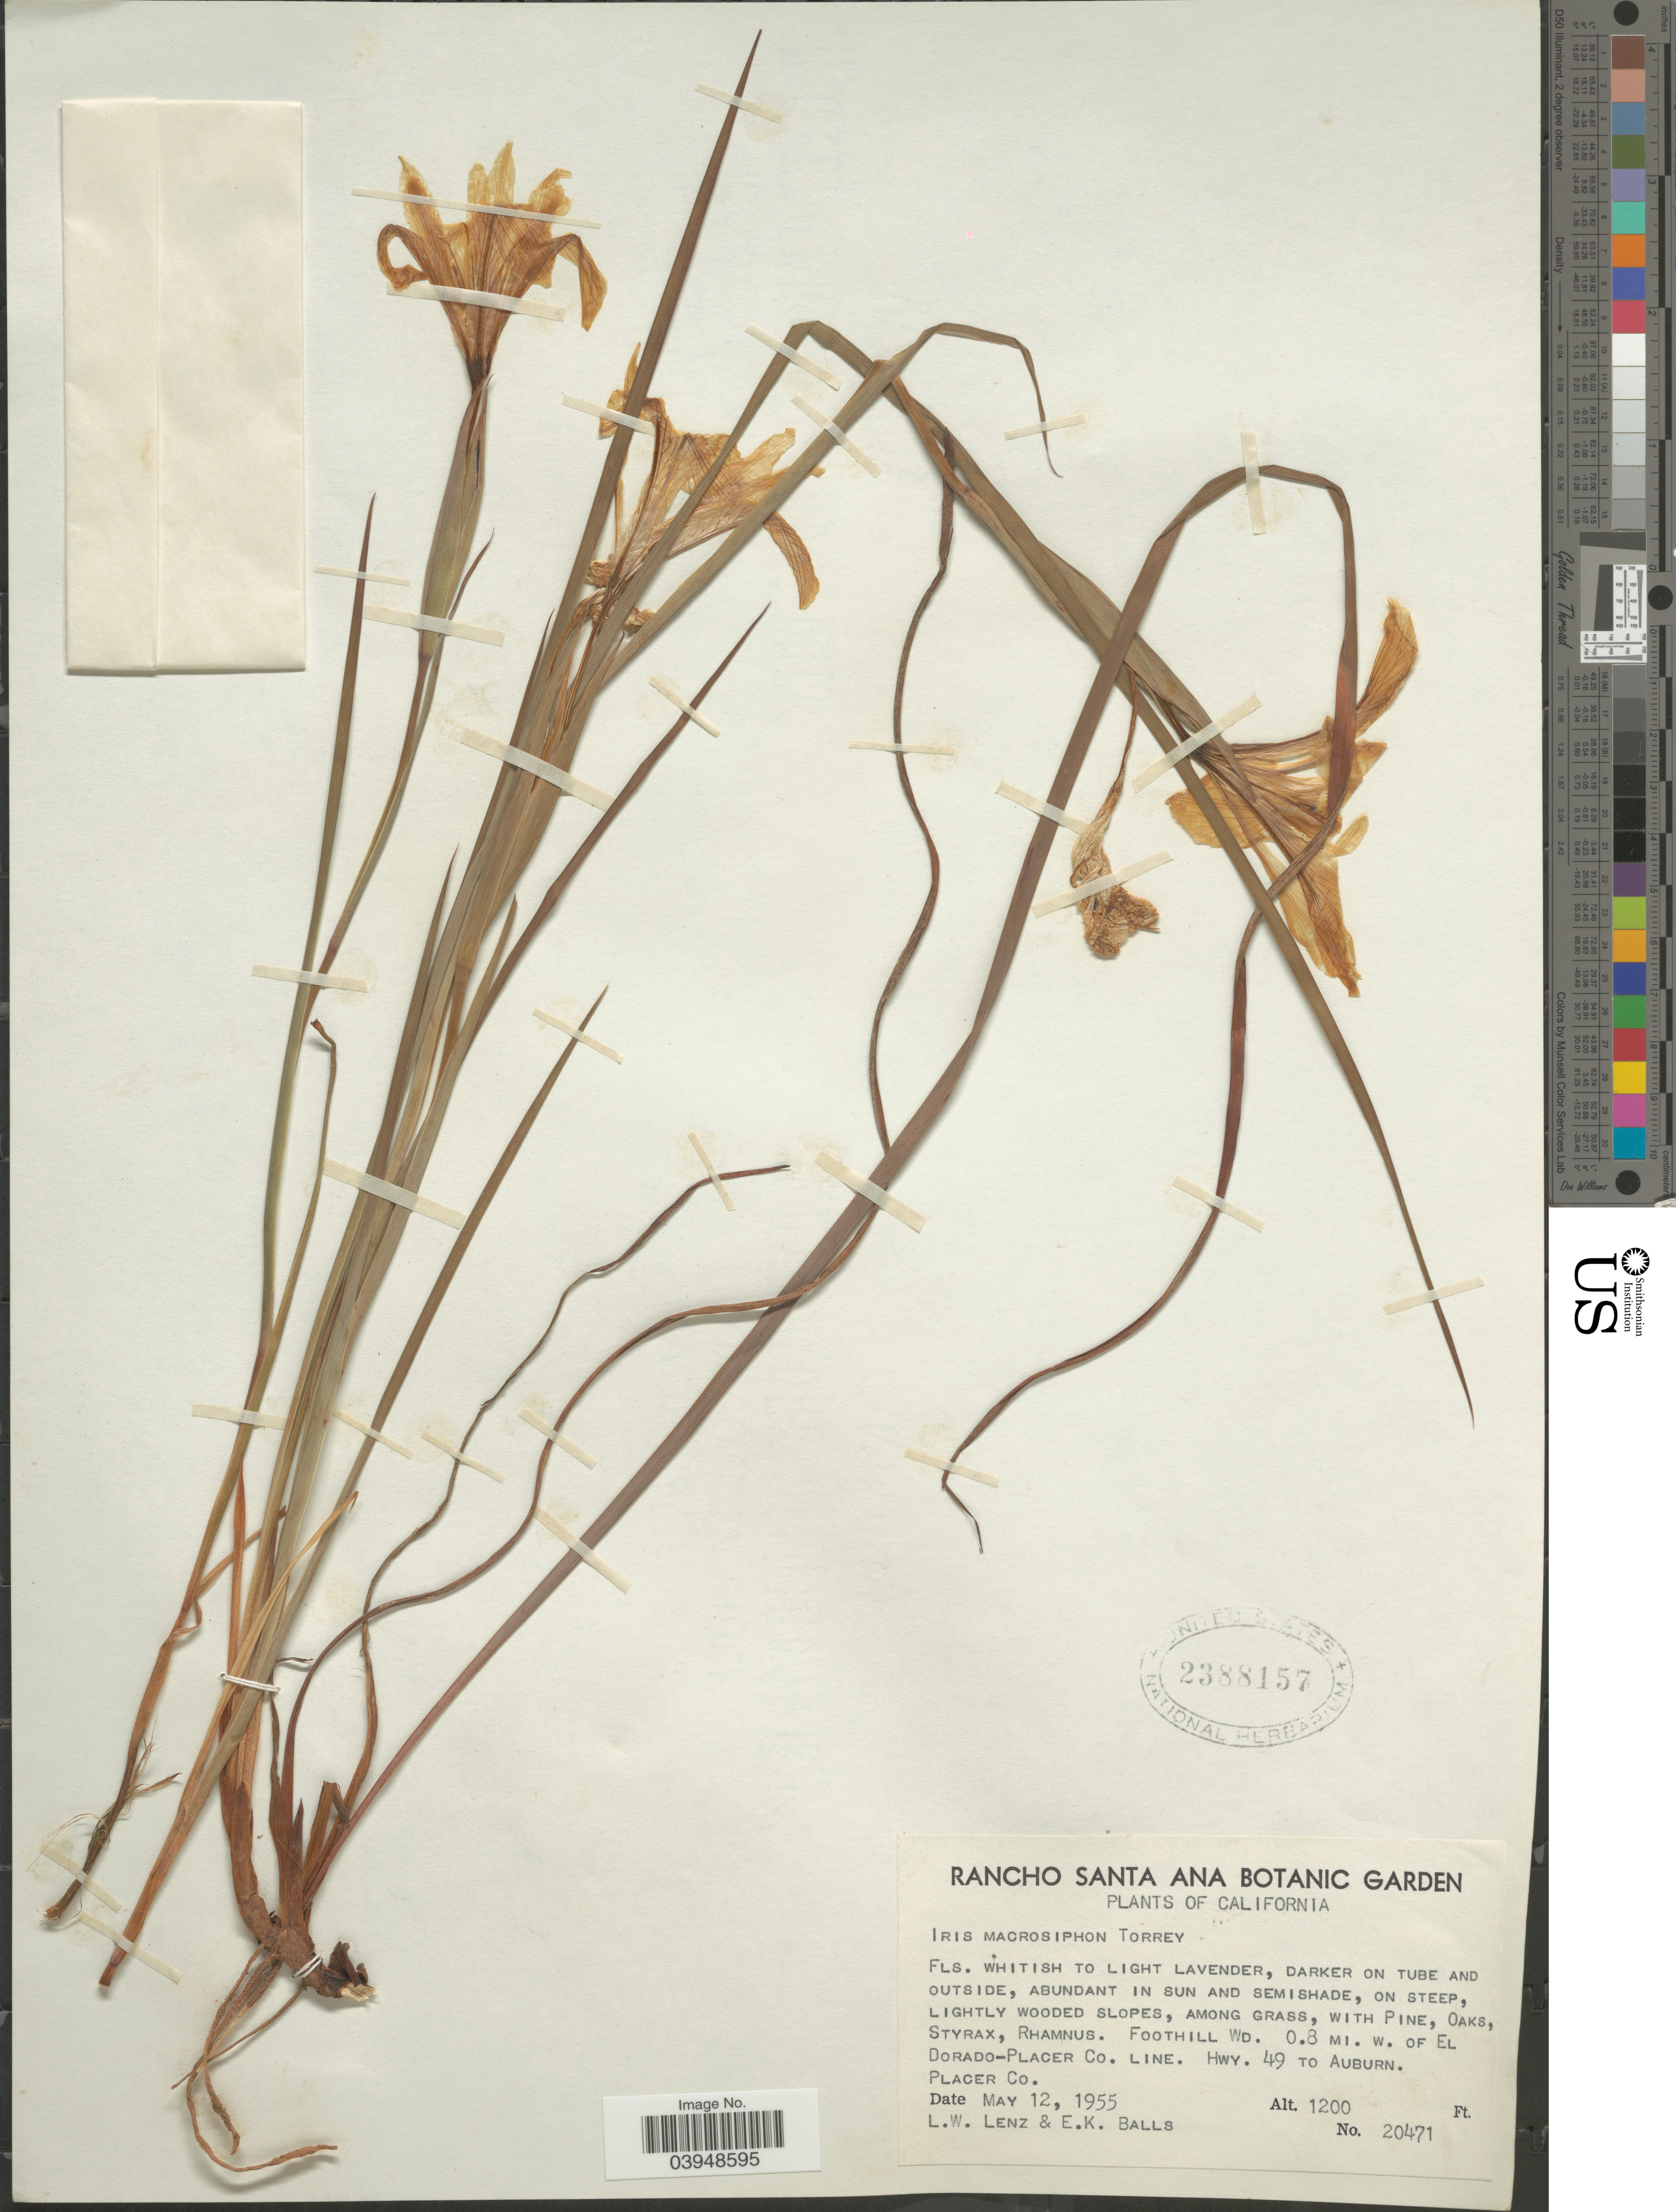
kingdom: Plantae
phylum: Tracheophyta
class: Liliopsida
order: Asparagales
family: Iridaceae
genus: Iris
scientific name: Iris macrosiphon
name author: Torr.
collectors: L. Lenz & E. K. Balls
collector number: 20471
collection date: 1955-05-12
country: United States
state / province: California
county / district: El Dorado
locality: Foothill Wd. 0.8 mi. W. of El Dorado-Placer Co. Line Hwy. 49 to Auburn. Placer Co.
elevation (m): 366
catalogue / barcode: US 2388157